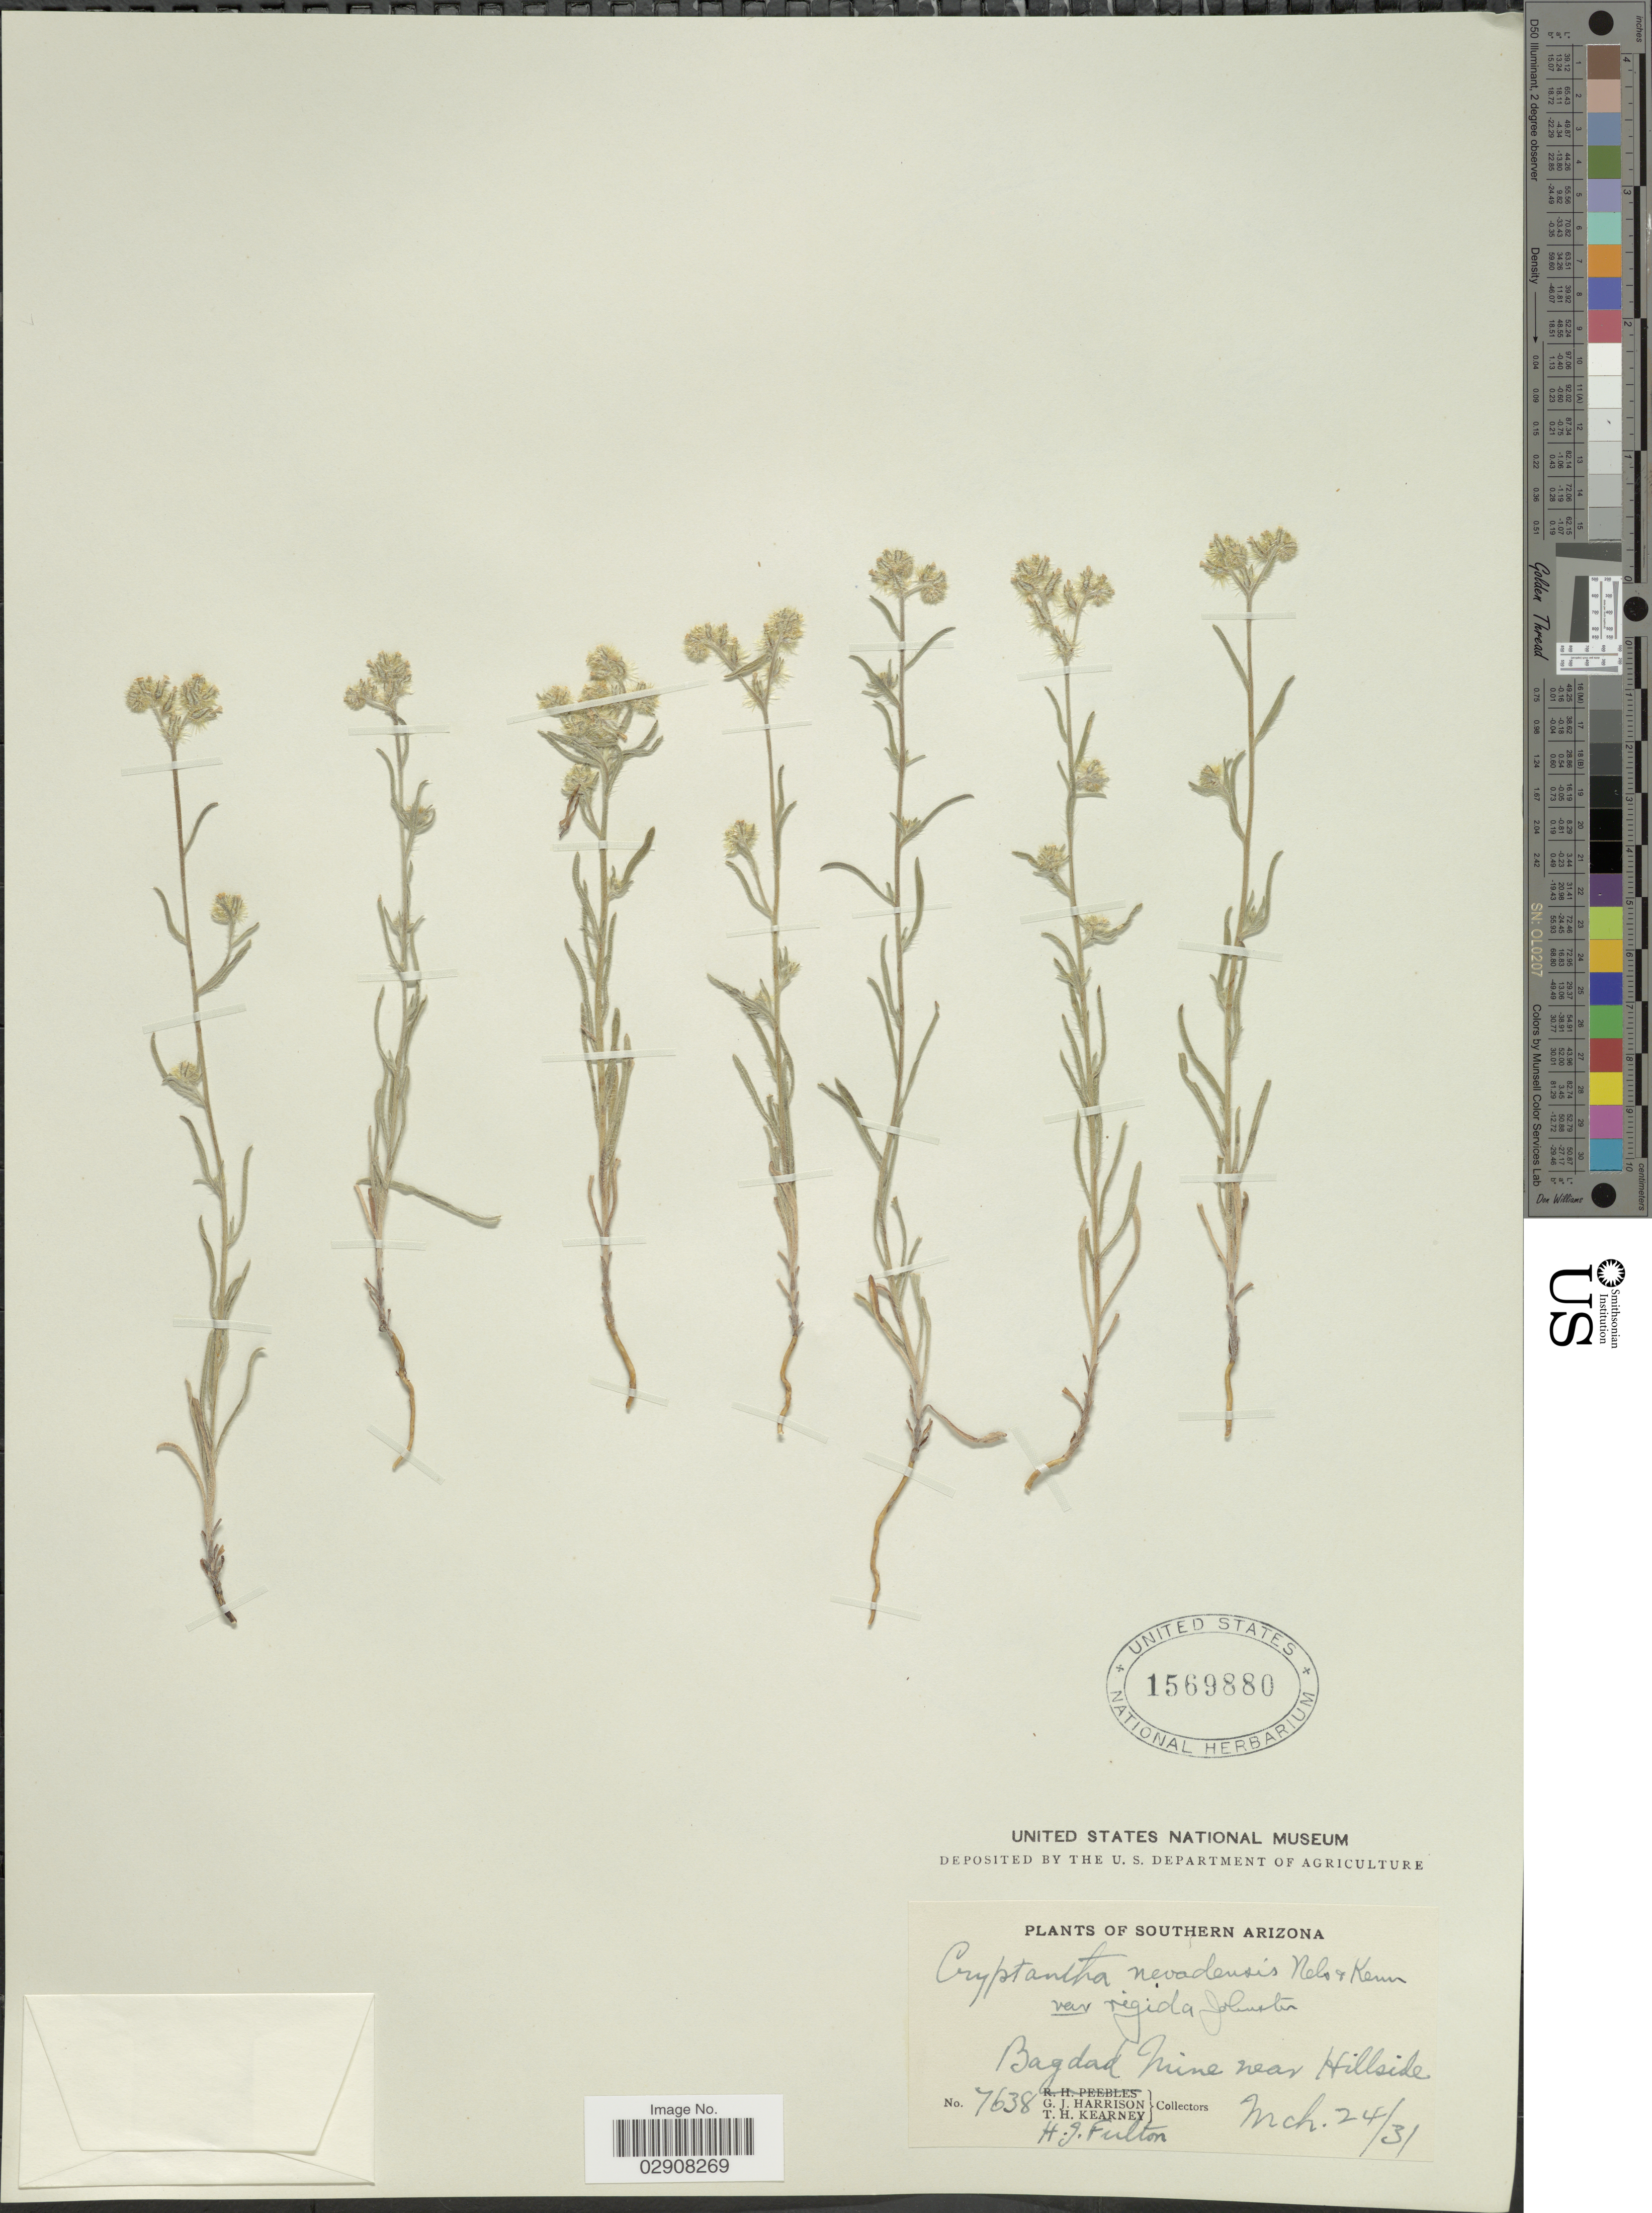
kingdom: Plantae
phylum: Tracheophyta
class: Magnoliopsida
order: Boraginales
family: Boraginaceae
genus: Cryptantha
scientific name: Cryptantha nevadensis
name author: A. Nelson & P.B. Kenn.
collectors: G. J. Harrison, T. H. Kearney & H. Fulton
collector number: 7638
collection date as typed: Transcribed d/m/y: 24/3/31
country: United States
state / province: Arizona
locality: Southern Arizona. Bagdad Mine near Hillside.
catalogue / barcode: US 1569880